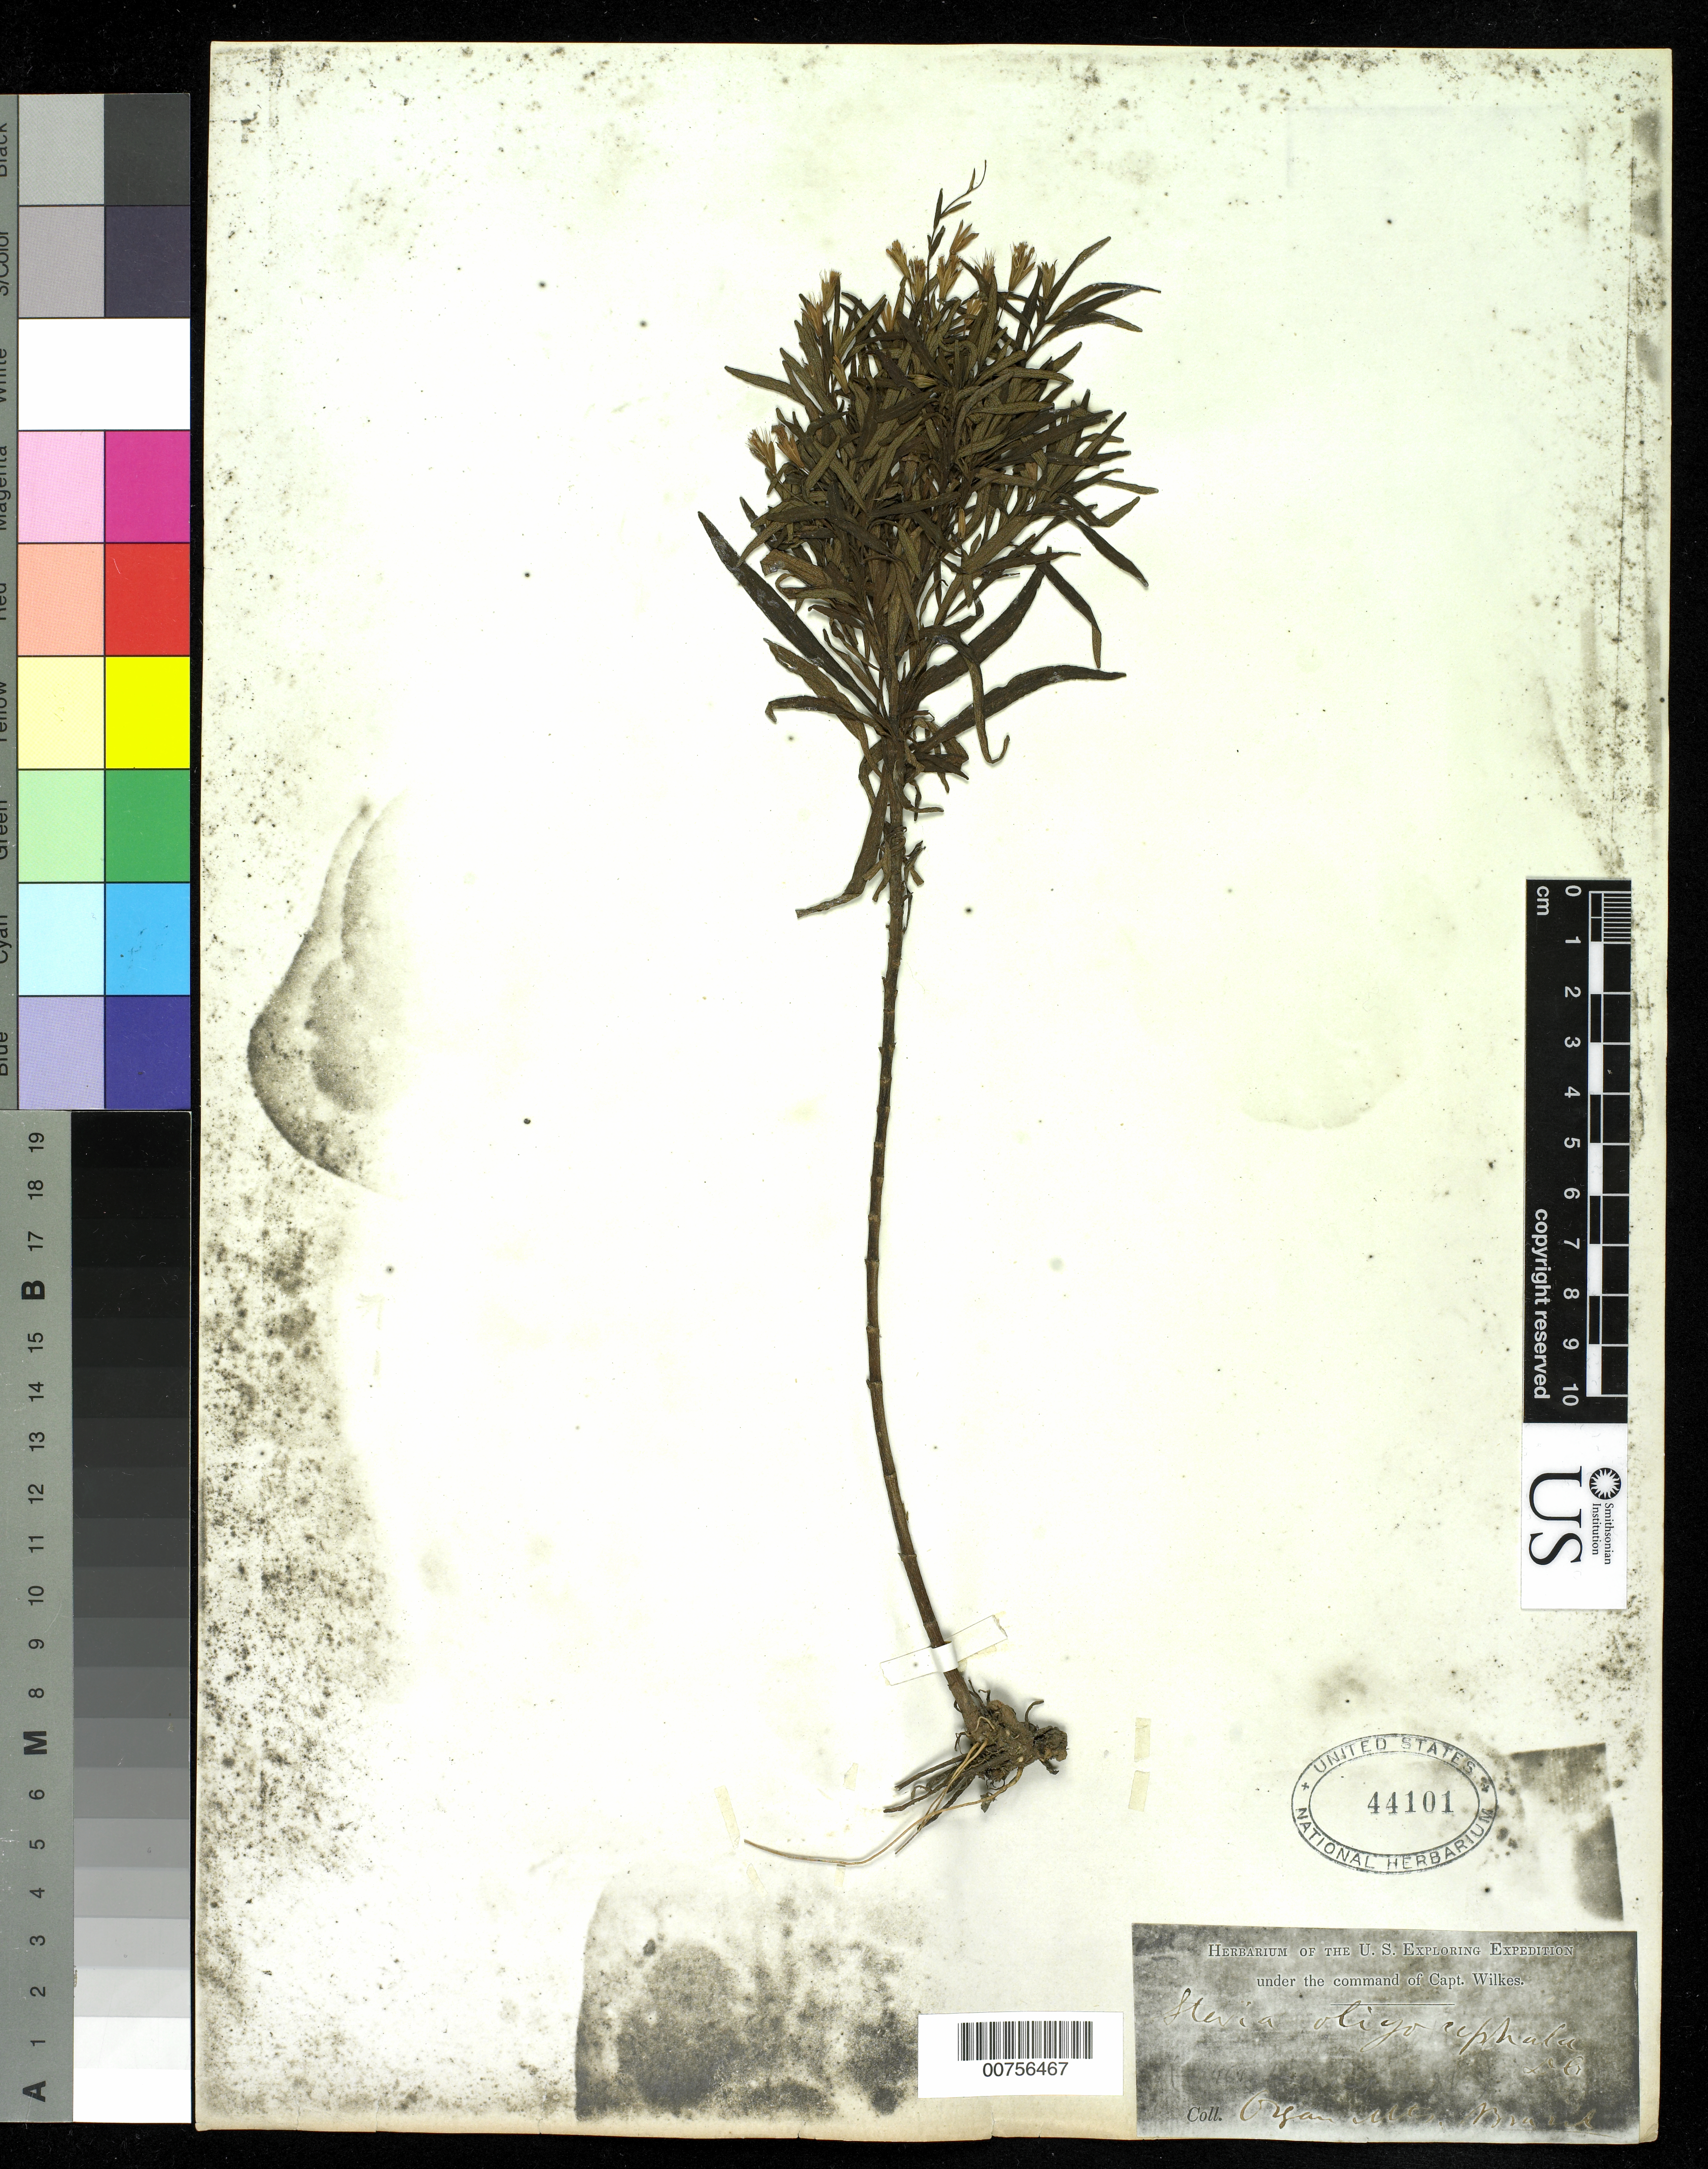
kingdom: Plantae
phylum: Tracheophyta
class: Magnoliopsida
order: Asterales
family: Asteraceae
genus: Stevia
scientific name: Stevia riedelii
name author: Sch. Bip. ex Baker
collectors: Wilkes Explor. Exped.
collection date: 1838/1842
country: Brazil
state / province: Rio de Janeiro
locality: Organ Mountains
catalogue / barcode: US 44101